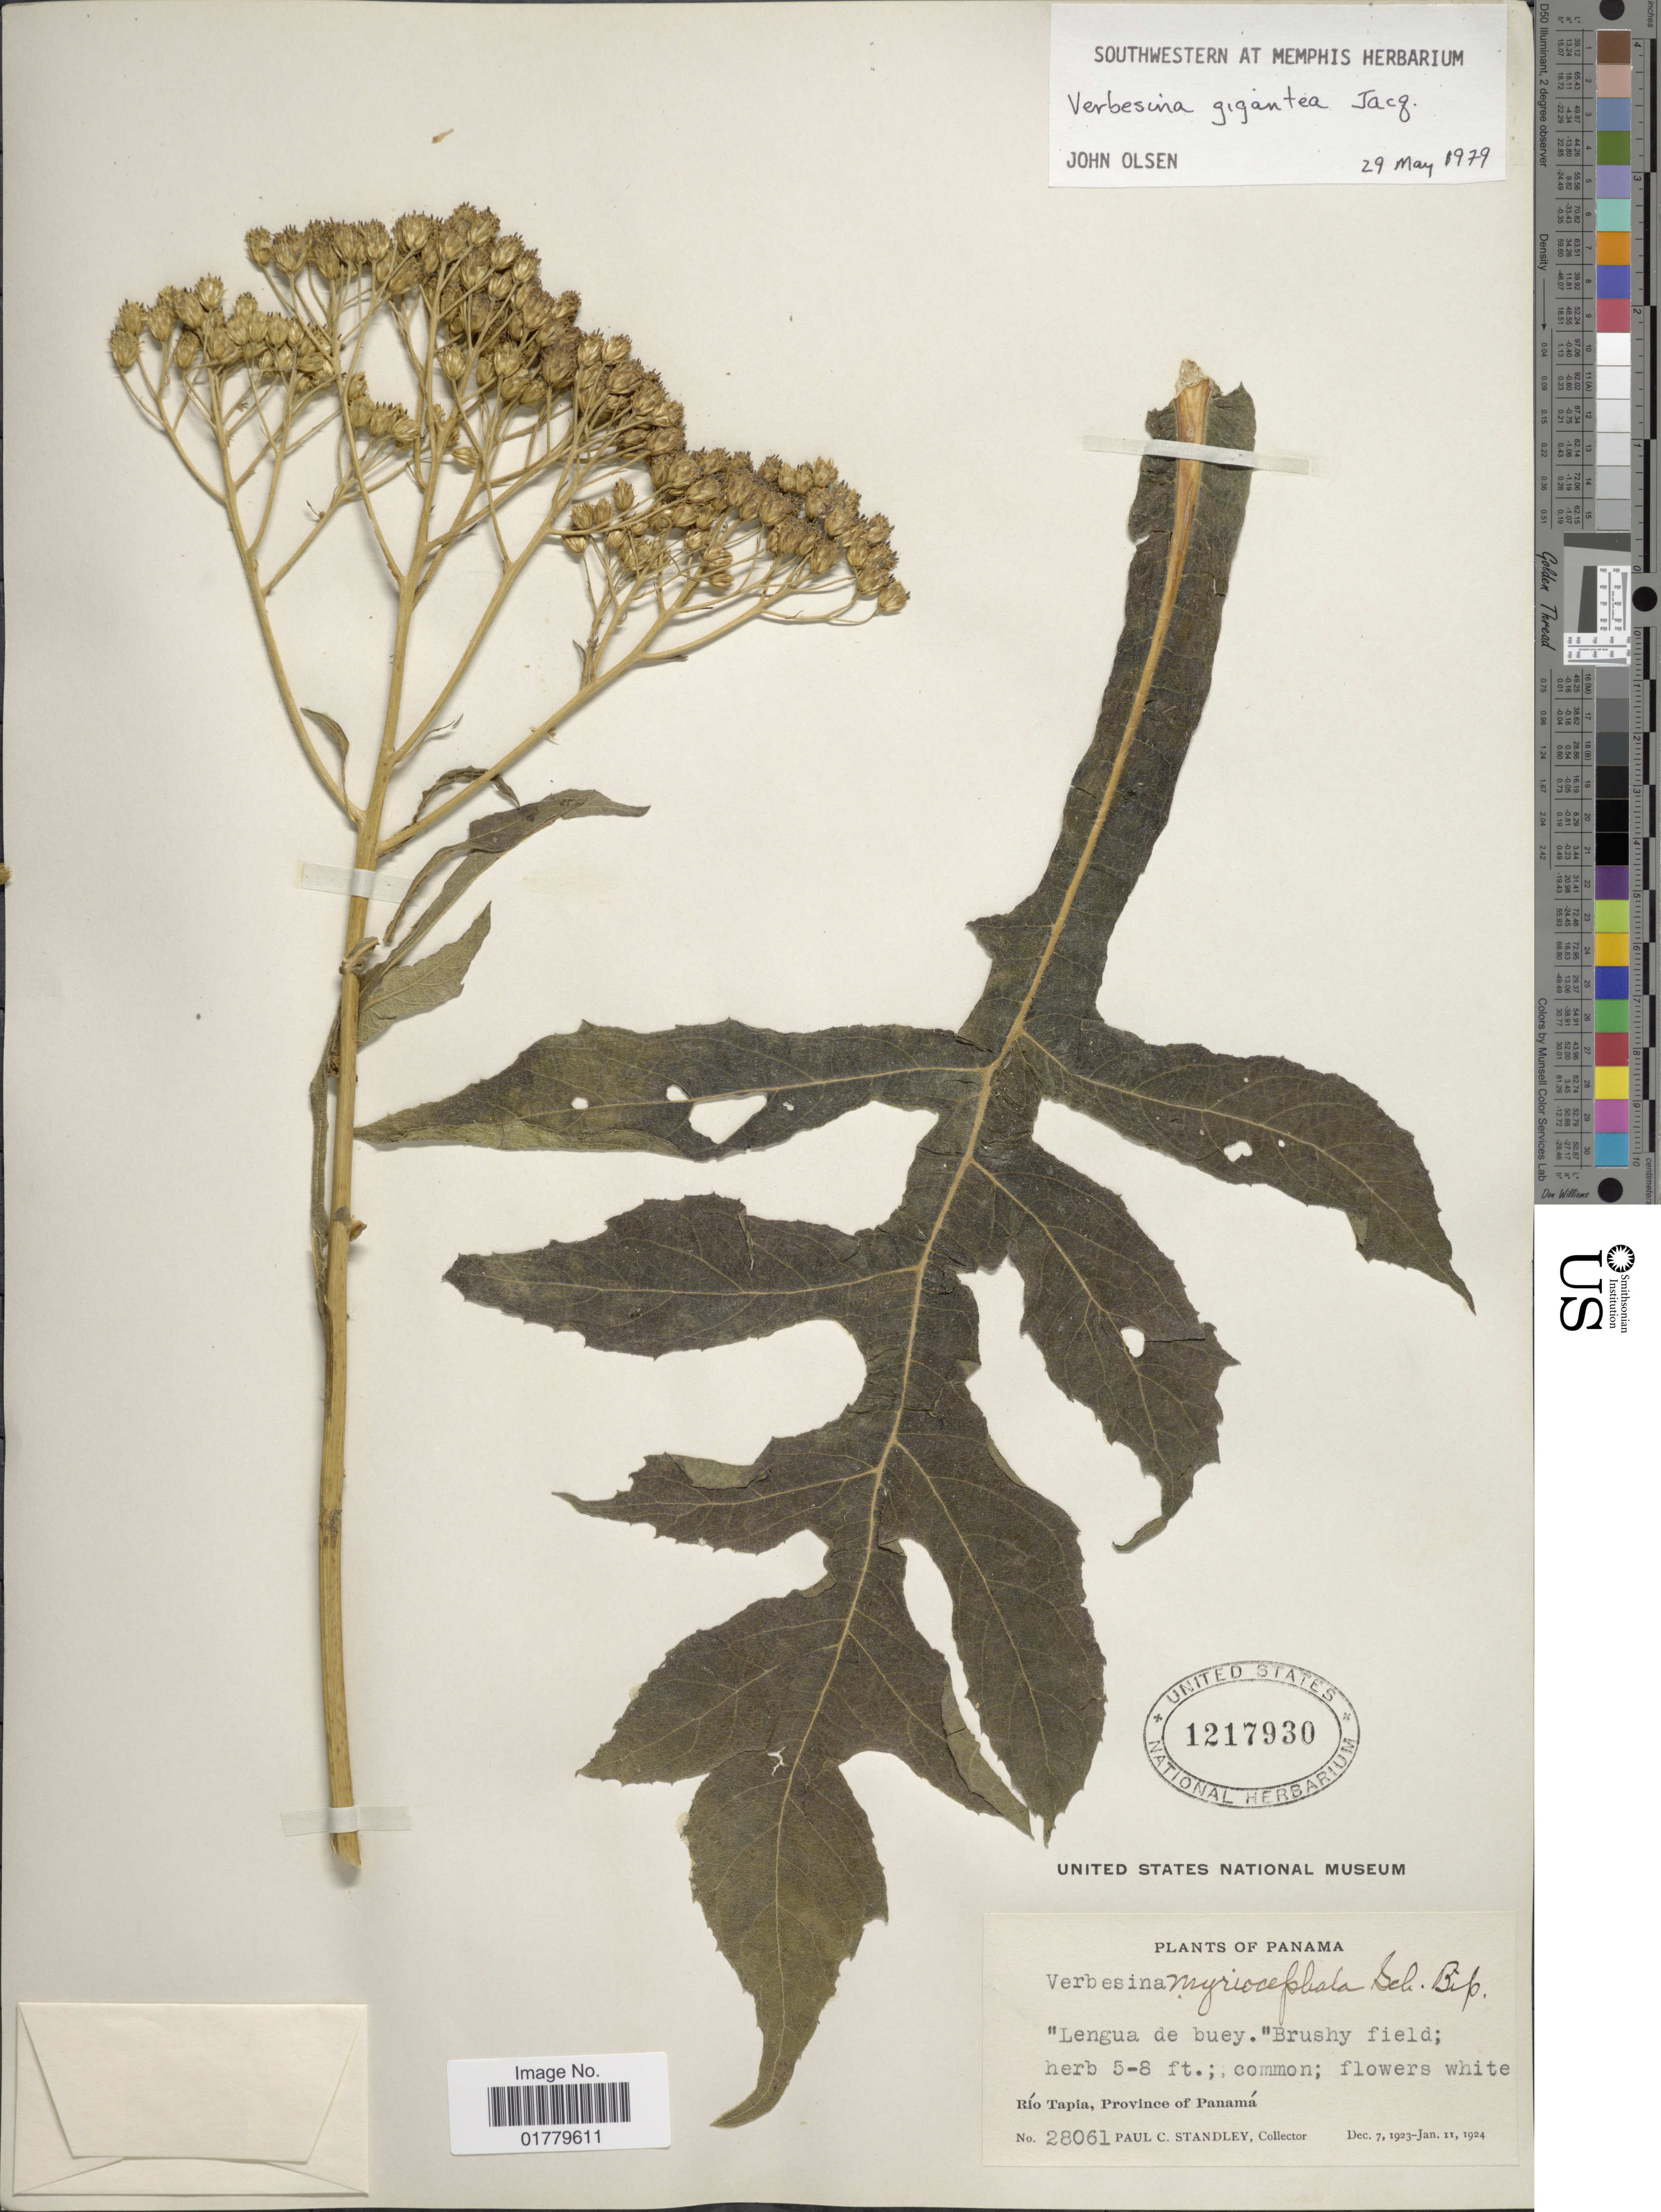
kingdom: Plantae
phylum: Tracheophyta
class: Magnoliopsida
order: Asterales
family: Asteraceae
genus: Verbesina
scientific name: Verbesina gigantea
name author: Jacq.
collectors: P. C. Standley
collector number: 28061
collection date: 1923-12-07/1924-01-11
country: Panama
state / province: Panamá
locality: Río Tapia, Province of Panamá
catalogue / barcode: US 1217930